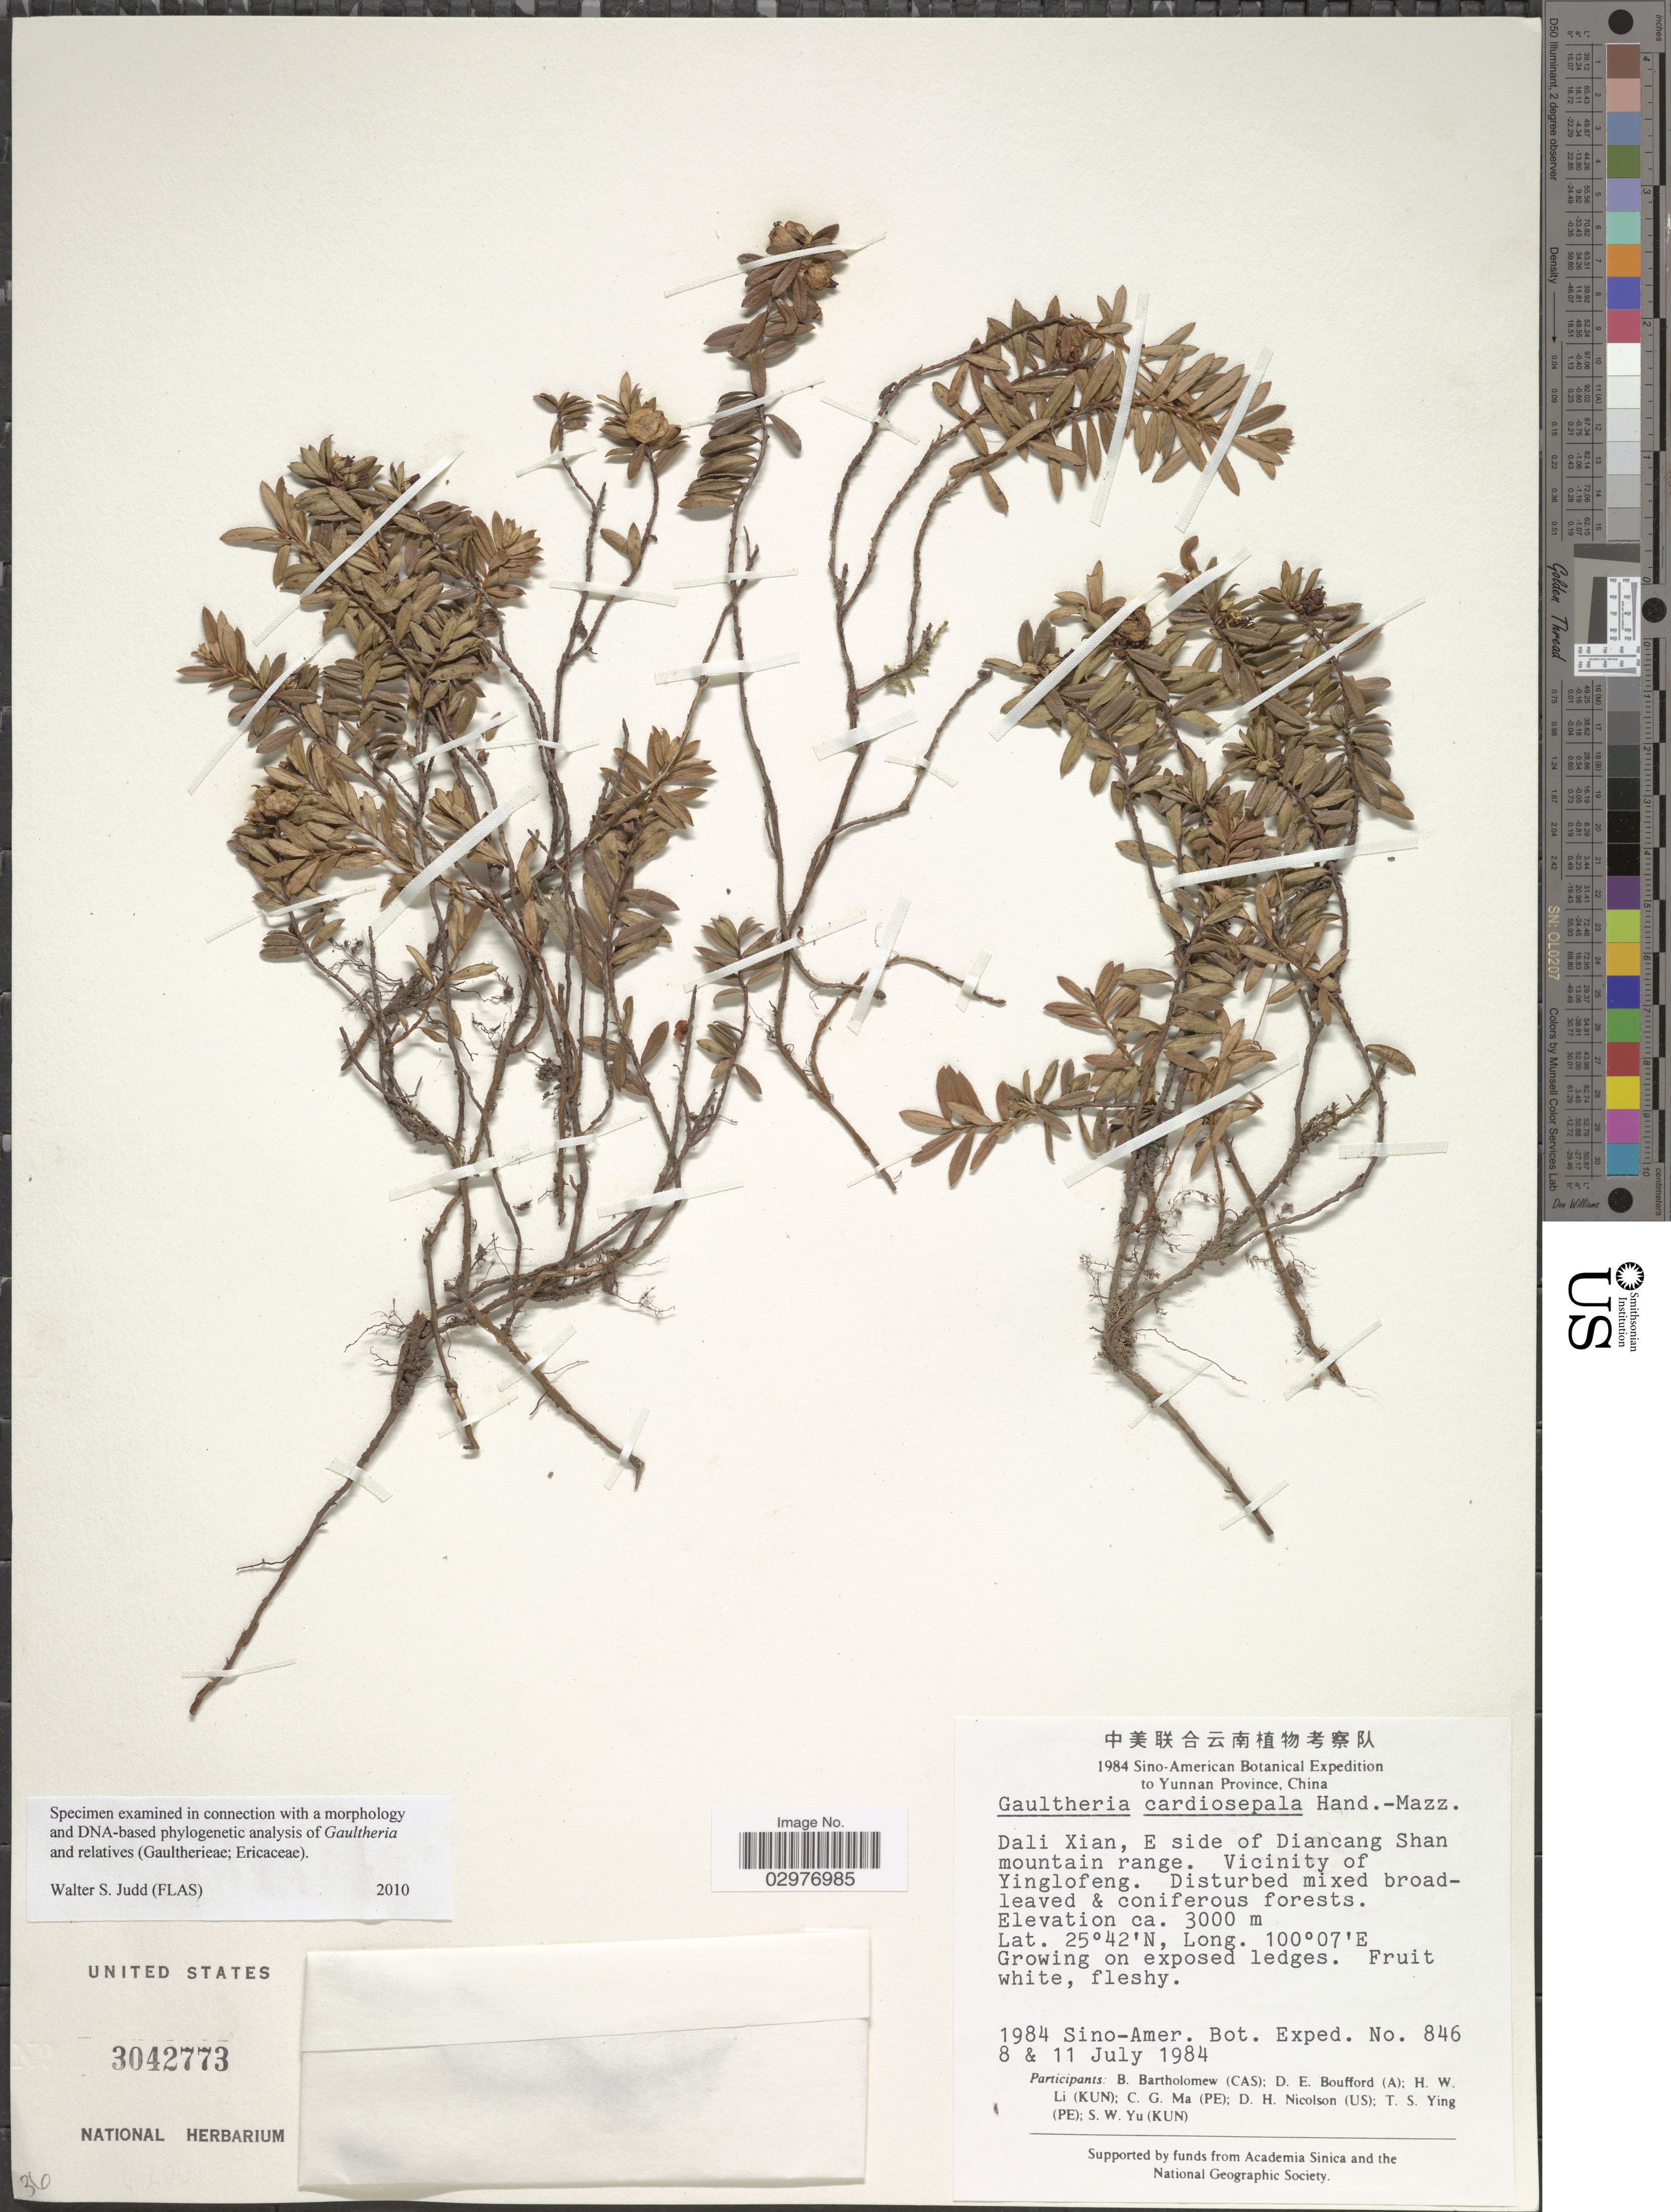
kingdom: Plantae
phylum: Tracheophyta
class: Magnoliopsida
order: Ericales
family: Ericaceae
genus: Gaultheria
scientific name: Gaultheria cardiosepala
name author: Hand.-Mazz.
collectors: B. Bartholomew, D. E. Boufford, H. W. Li, C. Ma & et al.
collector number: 846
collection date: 1984-07-08/1984-07-11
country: China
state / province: Yunnan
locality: Yunnan Province. Dali Xian, E side of Diancang Shan mountain range. Vìcinity of Yinglofeng.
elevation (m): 3000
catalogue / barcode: US 3042773